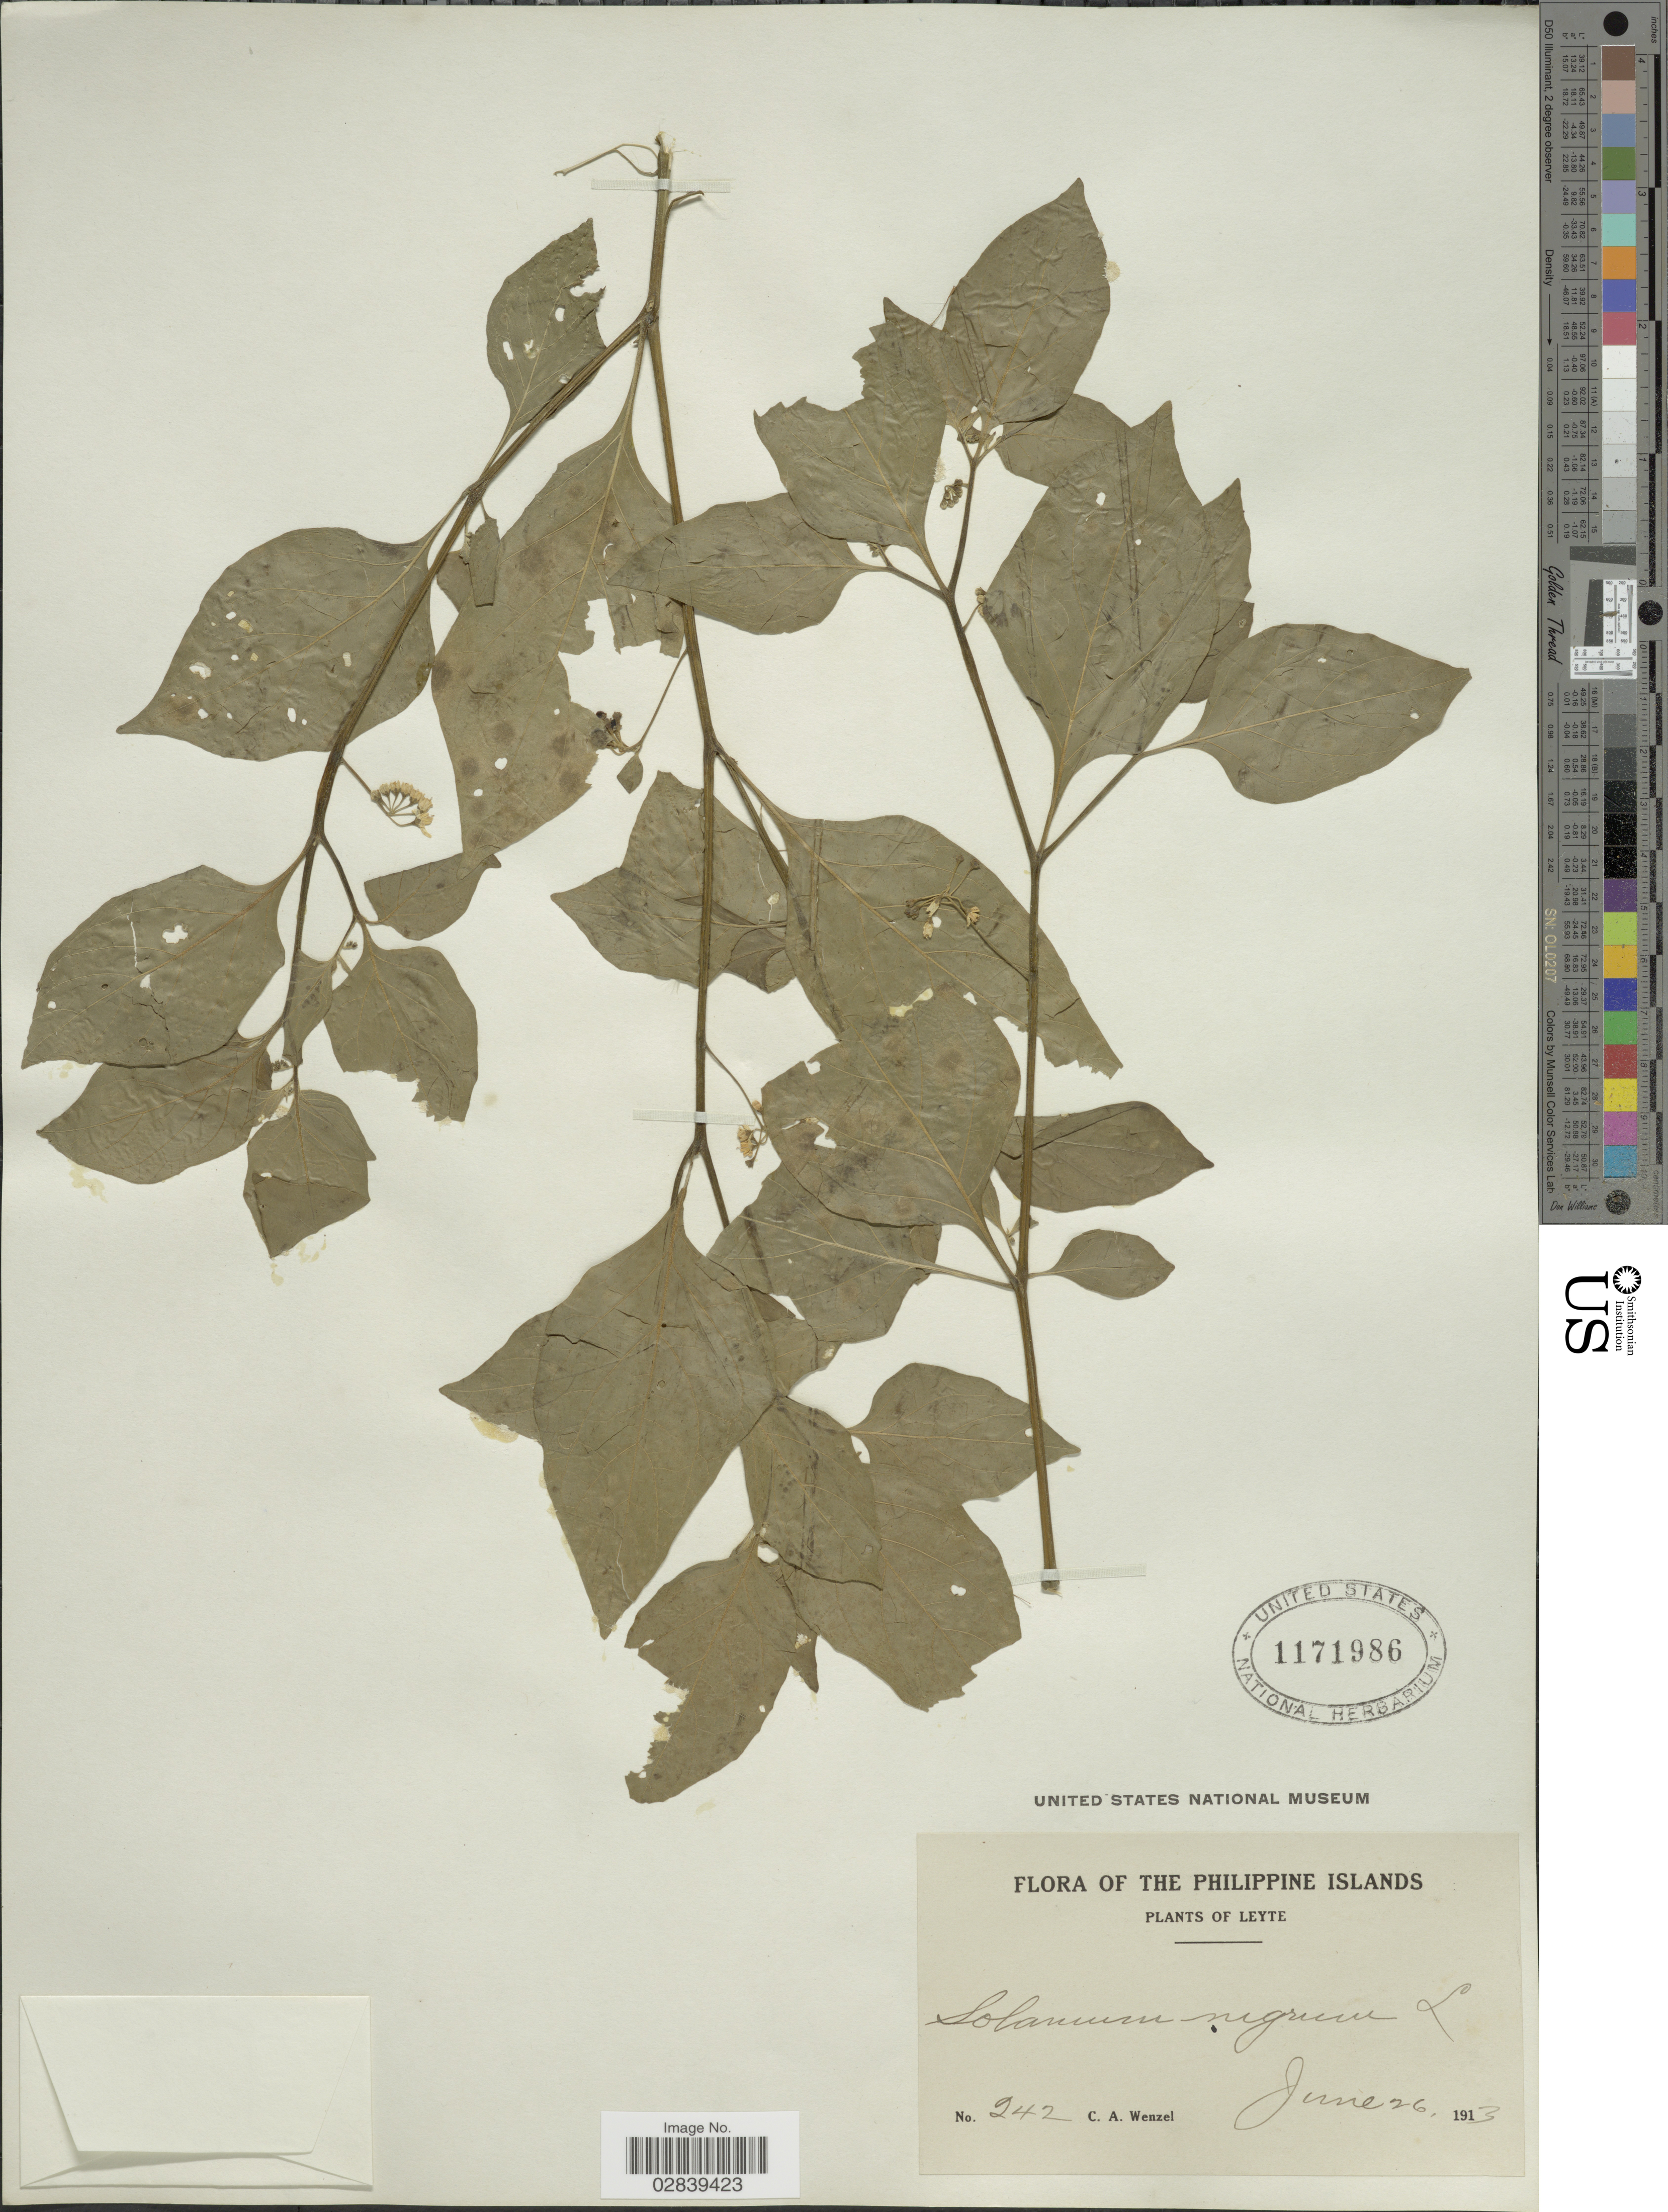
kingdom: Plantae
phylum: Tracheophyta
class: Magnoliopsida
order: Solanales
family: Solanaceae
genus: Solanum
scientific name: Solanum nigrum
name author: L.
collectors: C. Wenzel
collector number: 242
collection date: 1913-06-26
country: Philippines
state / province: Eastern Visayas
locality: Leyte.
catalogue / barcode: US 1171986